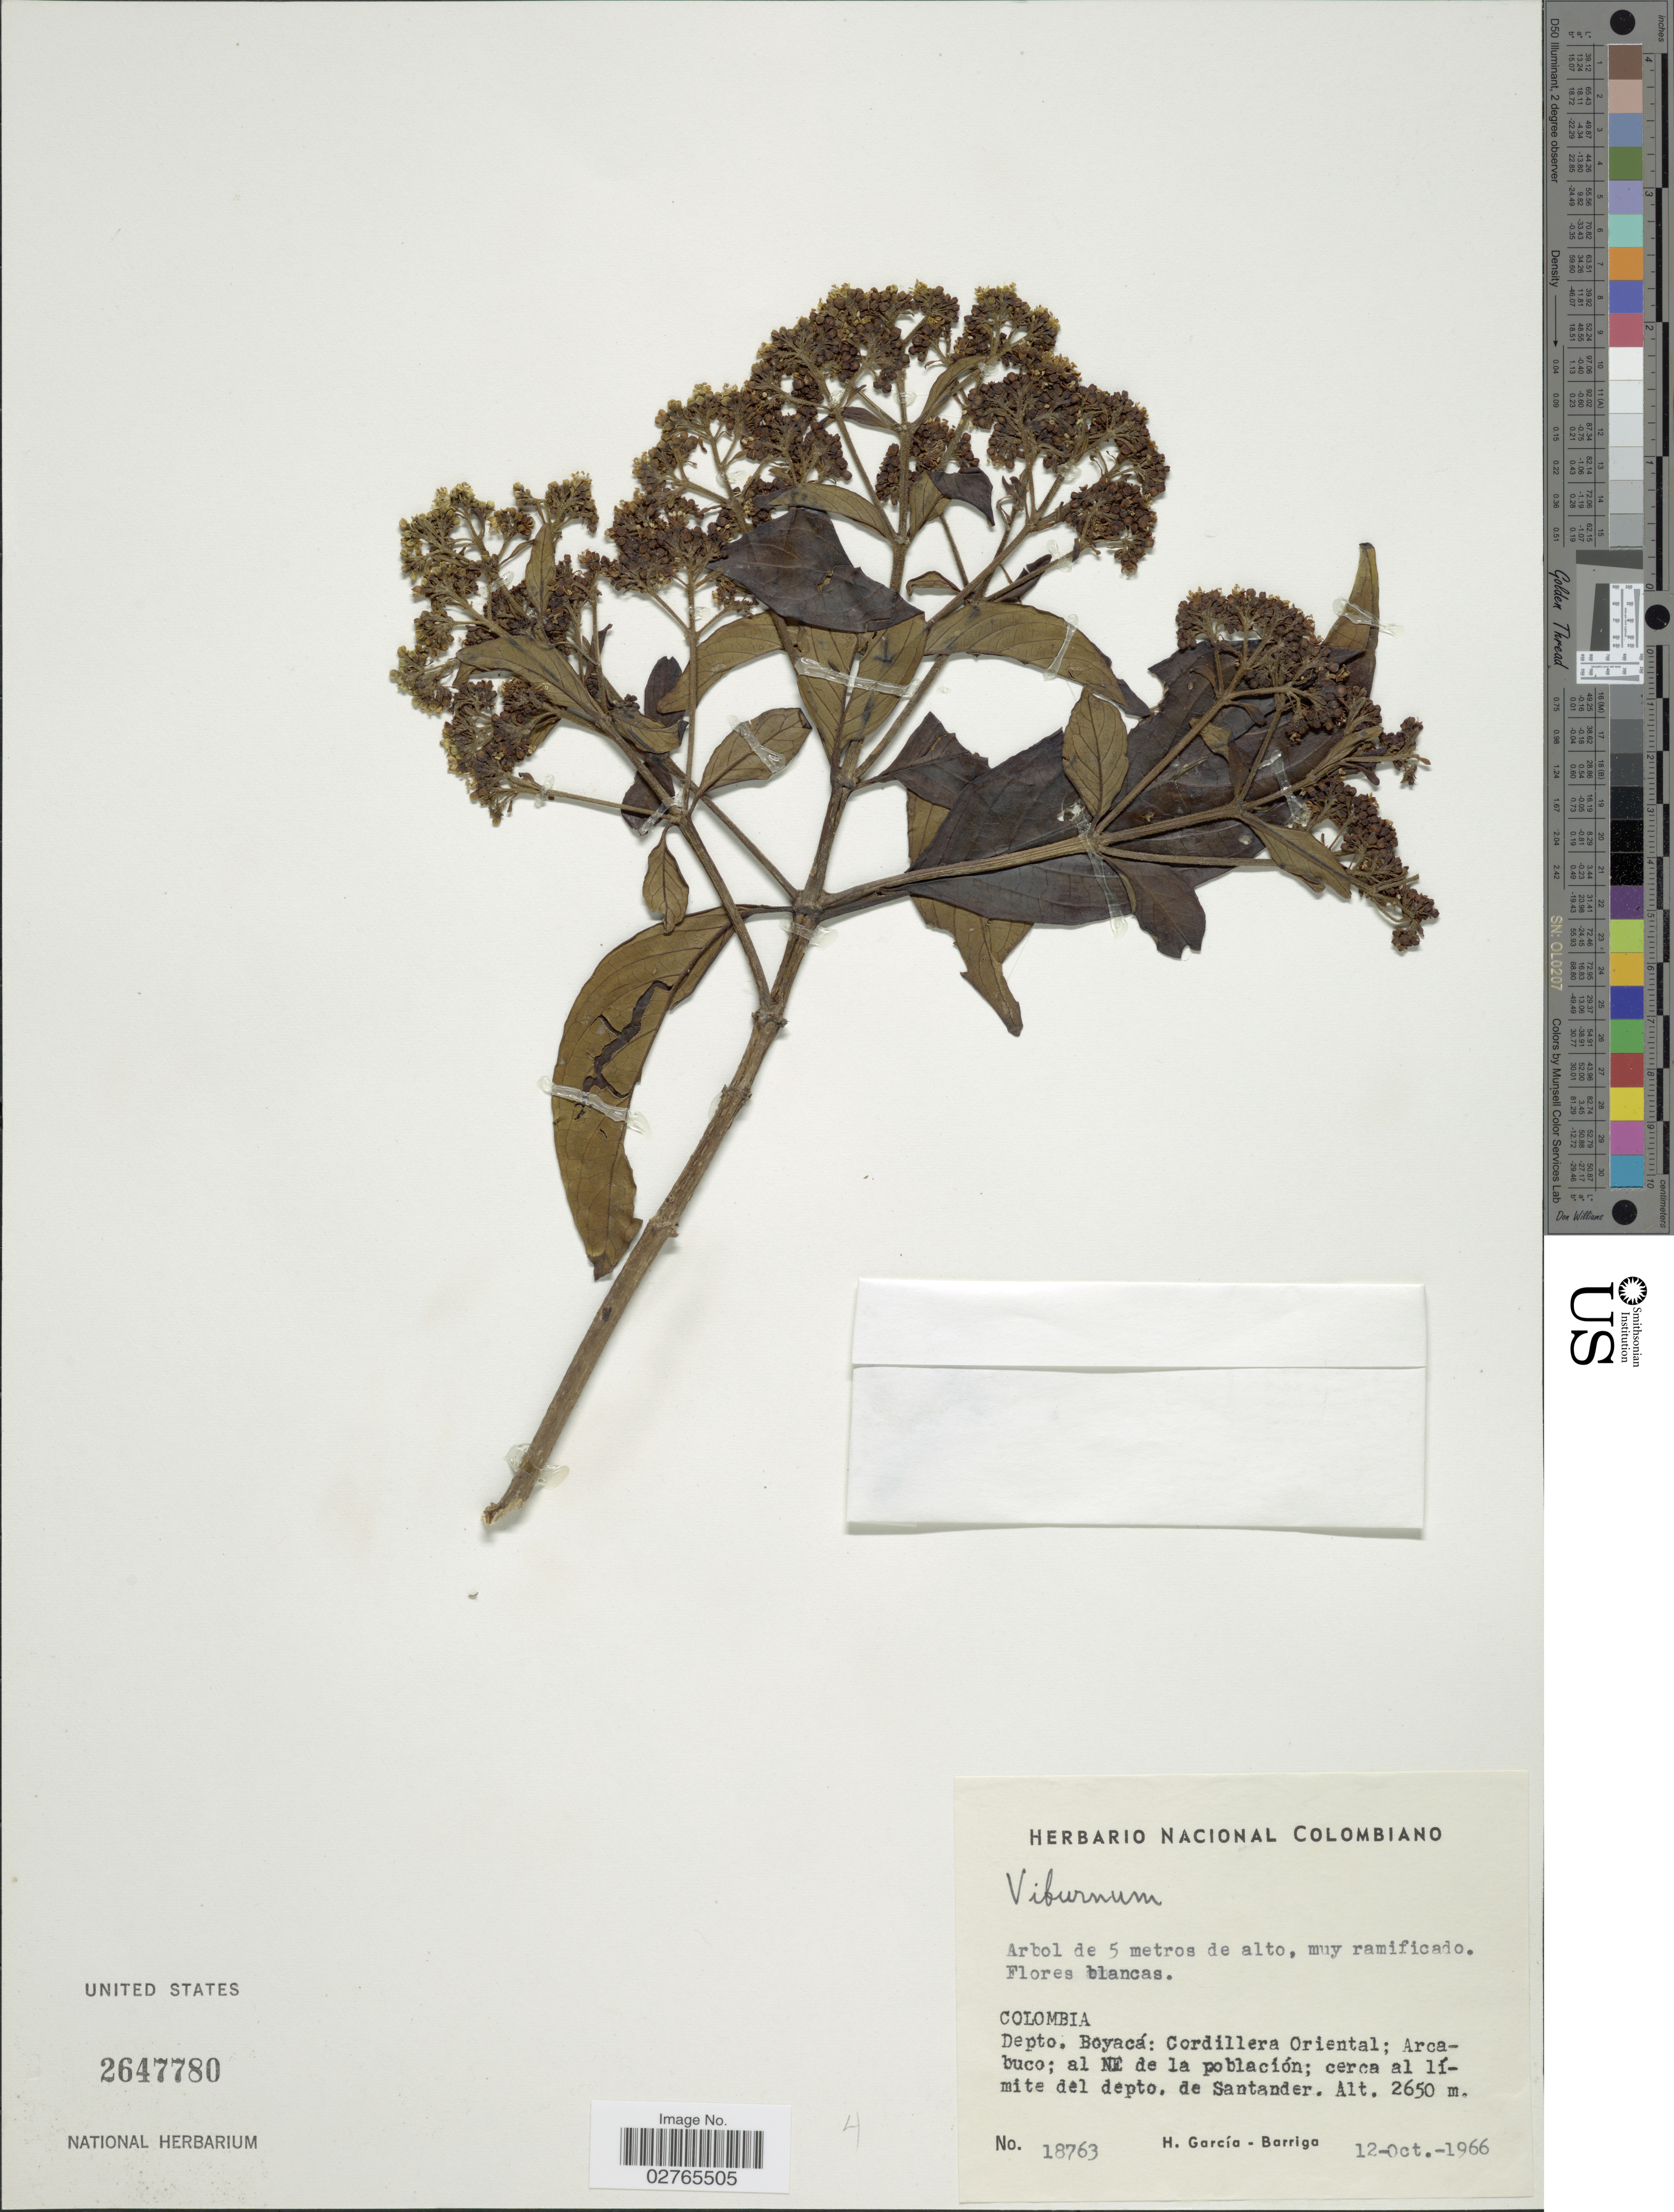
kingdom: Plantae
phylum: Tracheophyta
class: Magnoliopsida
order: Dipsacales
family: Viburnaceae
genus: Viburnum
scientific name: Viburnum sp.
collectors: H. García Barriga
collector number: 18763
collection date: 1966-10-12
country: Colombia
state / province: Boyacá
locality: Depto. Boyacá: Cordillera Oriental; Arcabuco; al NE de la poblacíon; cerca al límite del depto. de Santander.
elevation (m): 2650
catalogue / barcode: US 2647780